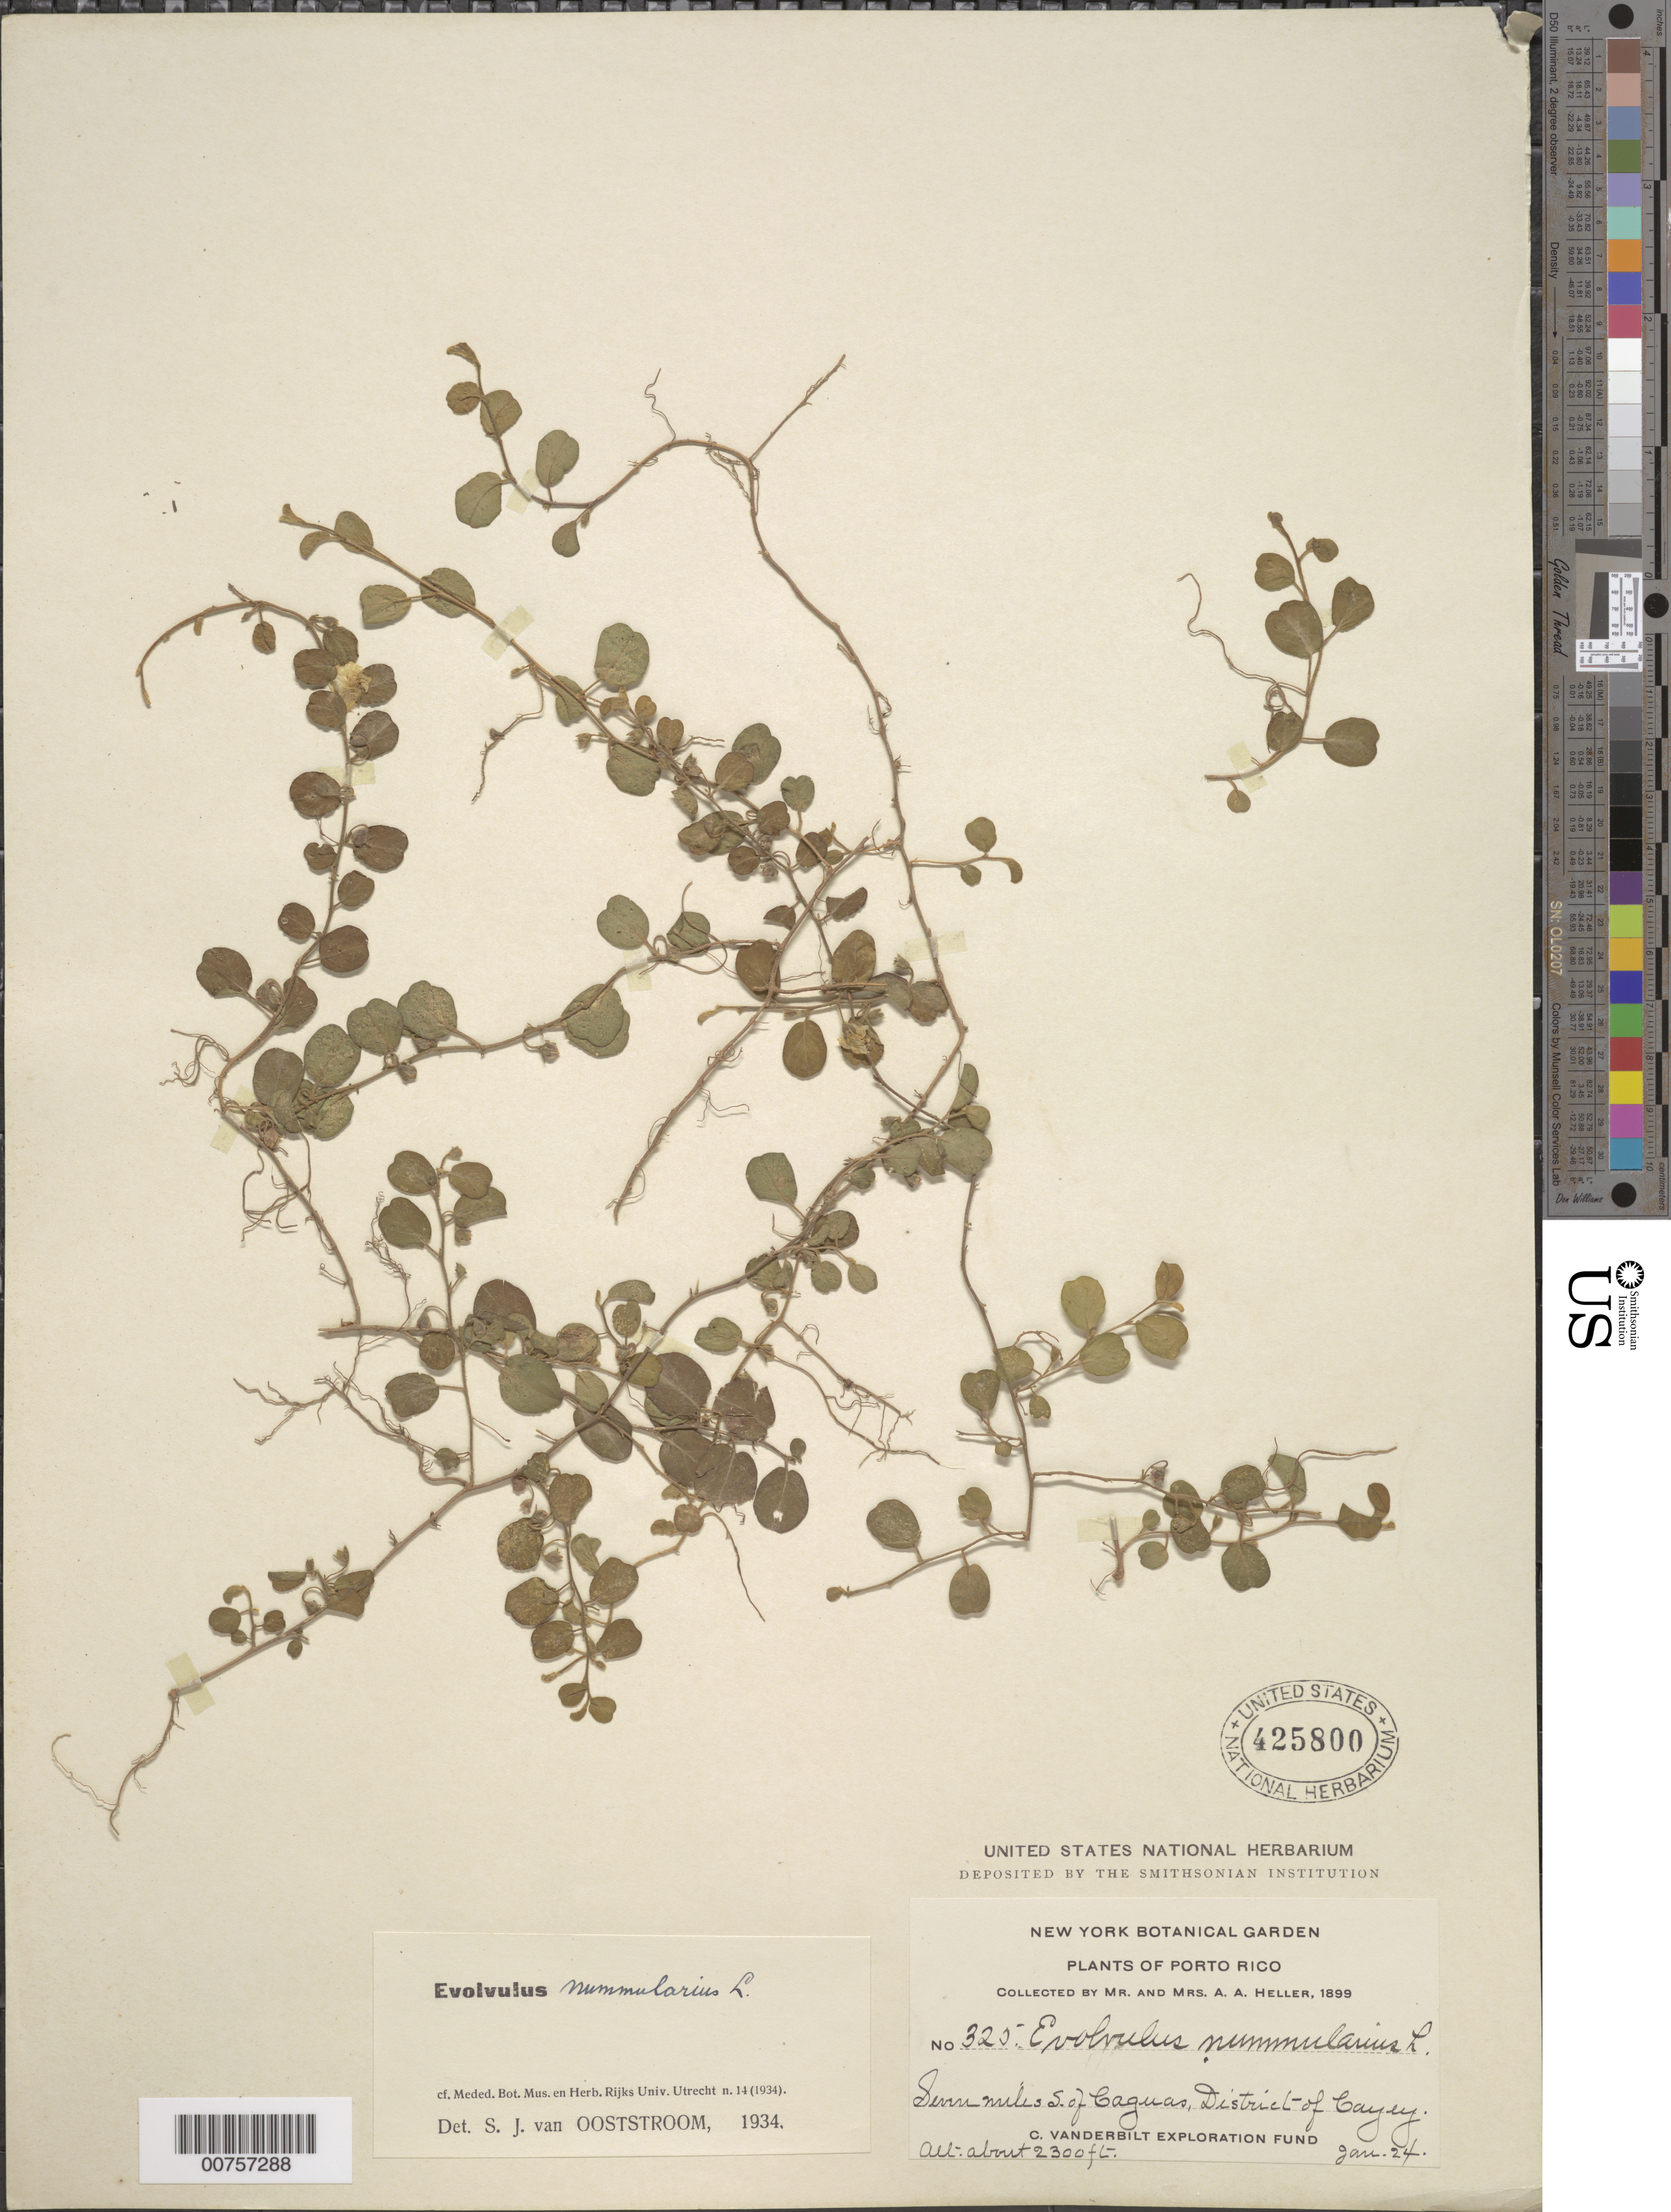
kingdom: Plantae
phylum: Tracheophyta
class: Magnoliopsida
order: Solanales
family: Convolvulaceae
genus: Evolvulus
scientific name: Evolvulus nummularius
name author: (L.) L.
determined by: Ooststroom, S. J. van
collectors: A. A. Heller & E. G. Heller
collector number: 325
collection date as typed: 24 Jan 1899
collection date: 1899-01-24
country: Puerto Rico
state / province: Cayey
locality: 7 mi S of Caguas, District of Cayey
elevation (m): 701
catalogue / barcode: US 425800